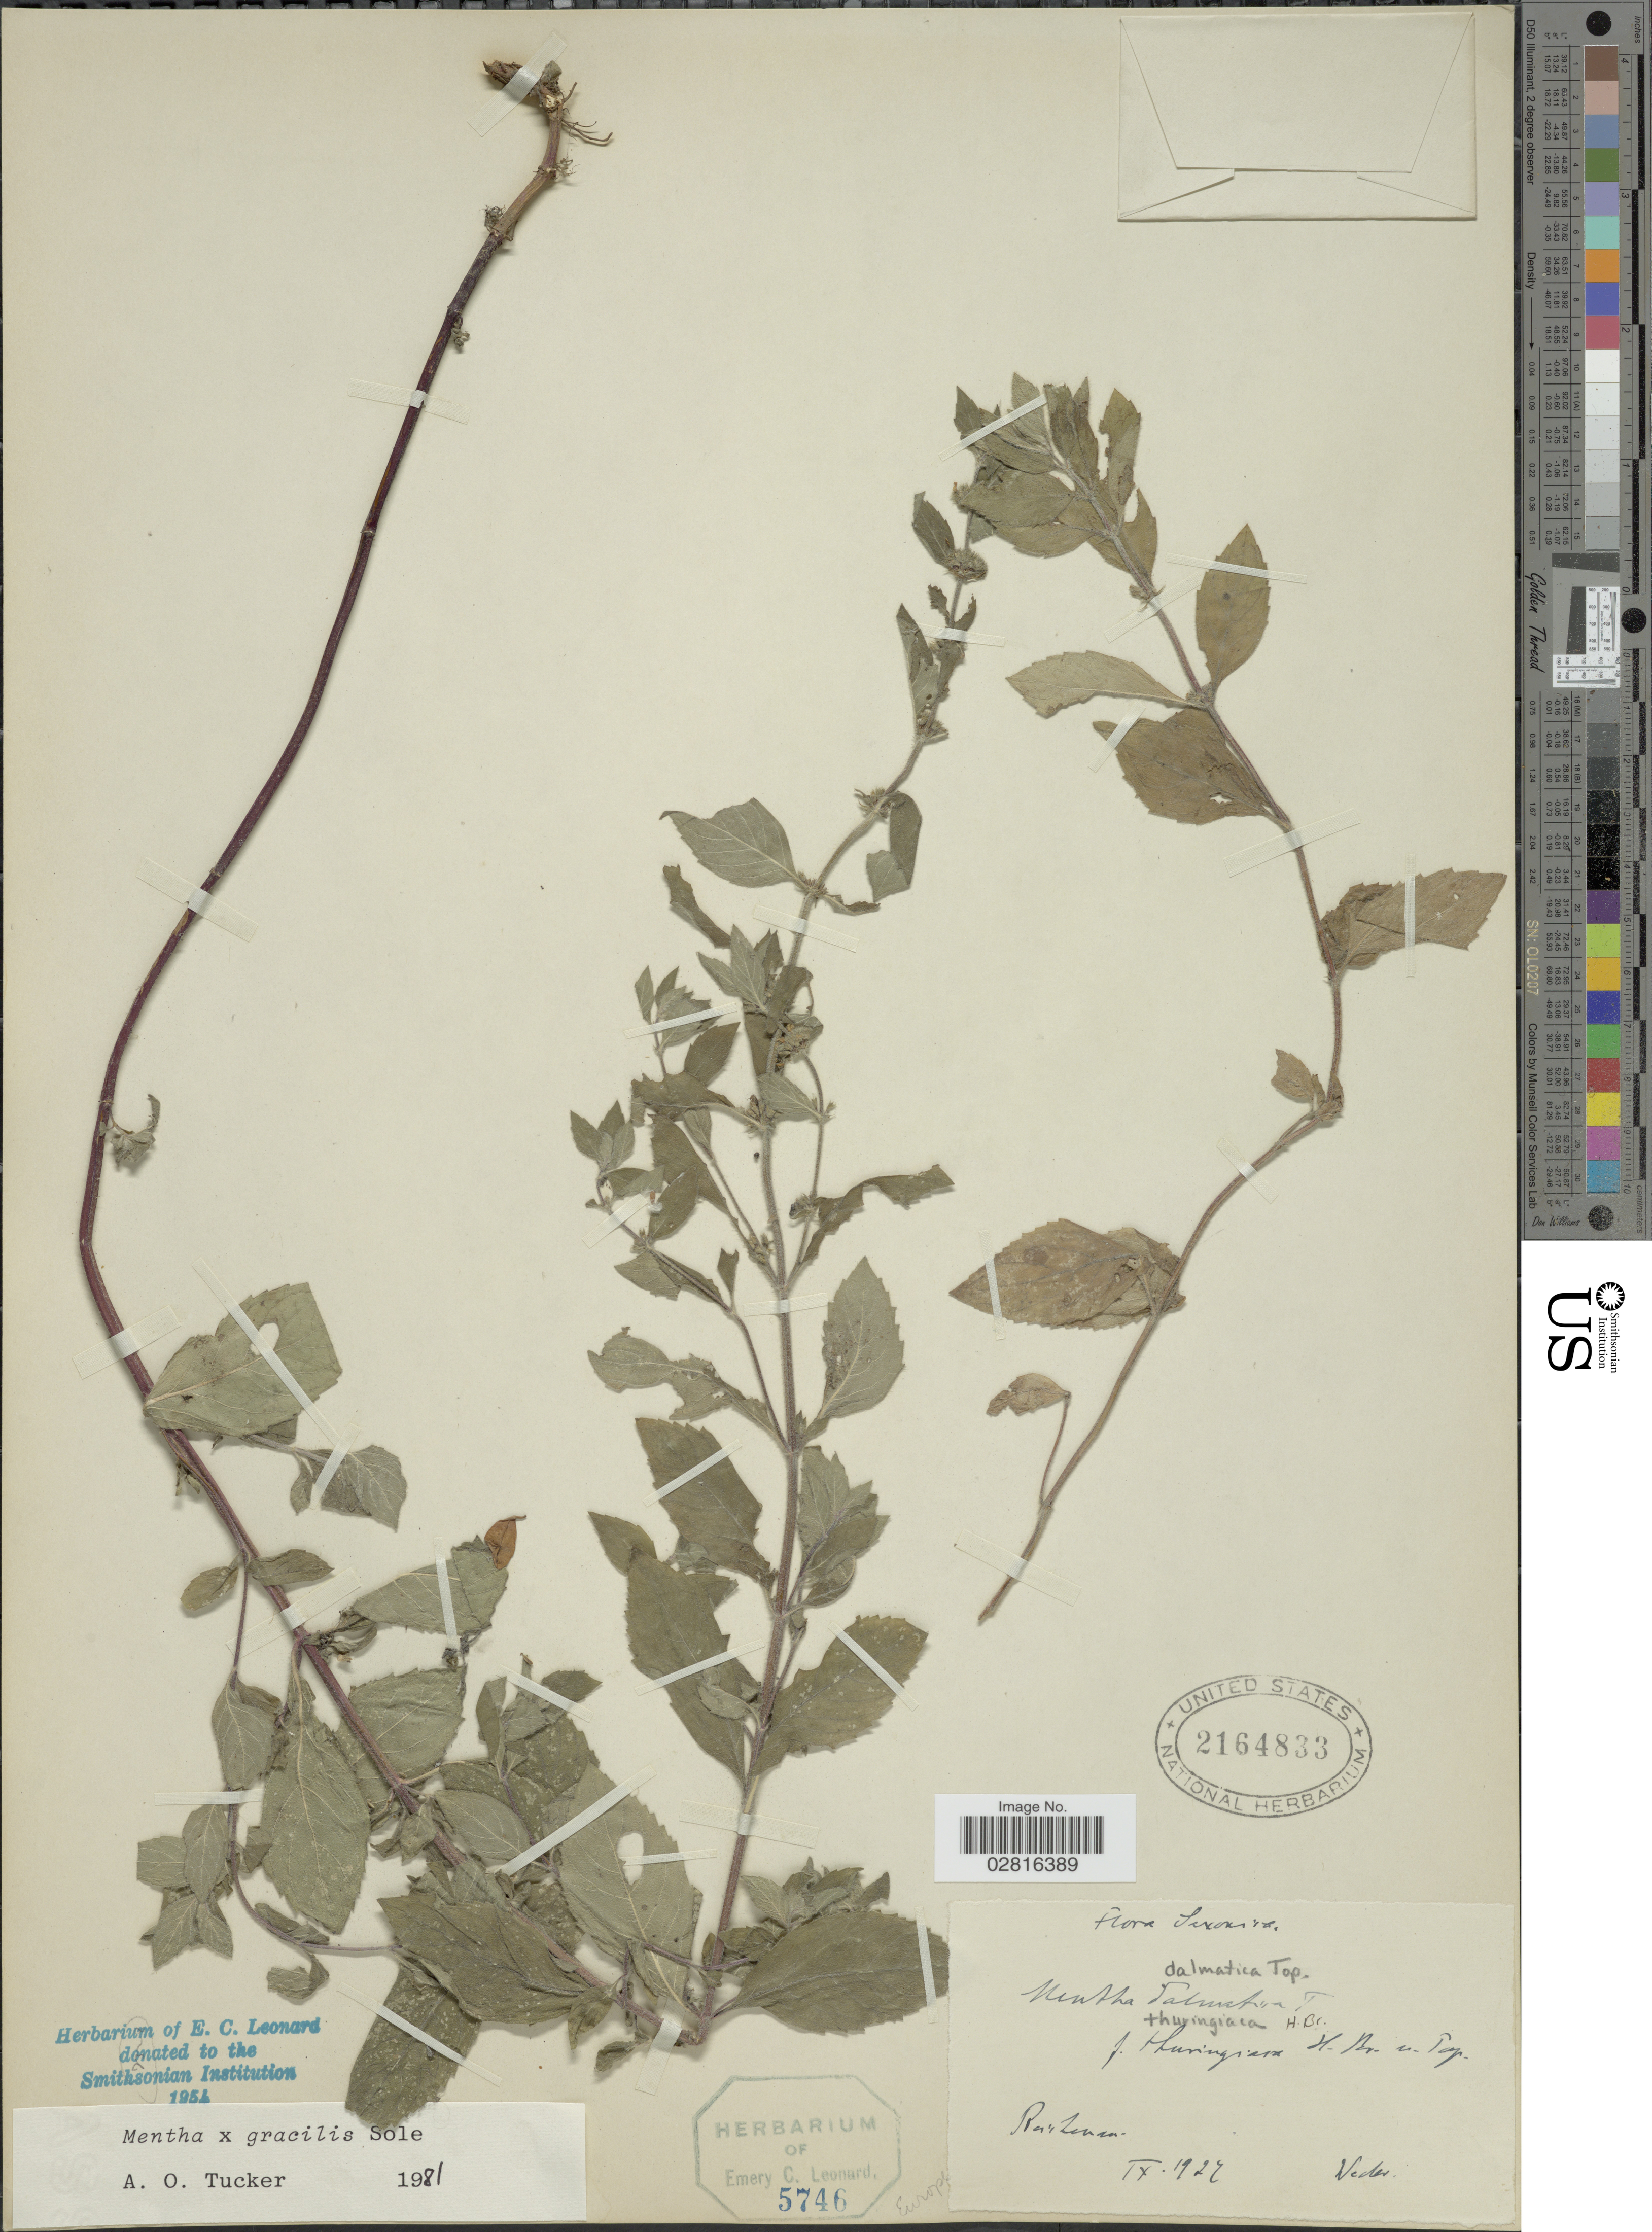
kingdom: Plantae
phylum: Tracheophyta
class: Magnoliopsida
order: Lamiales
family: Lamiaceae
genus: Mentha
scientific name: Mentha x gracilis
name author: Sole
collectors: Weder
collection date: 1927-09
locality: Saxonica. Raihenan [interpreted]. Europe.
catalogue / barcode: US 2164833